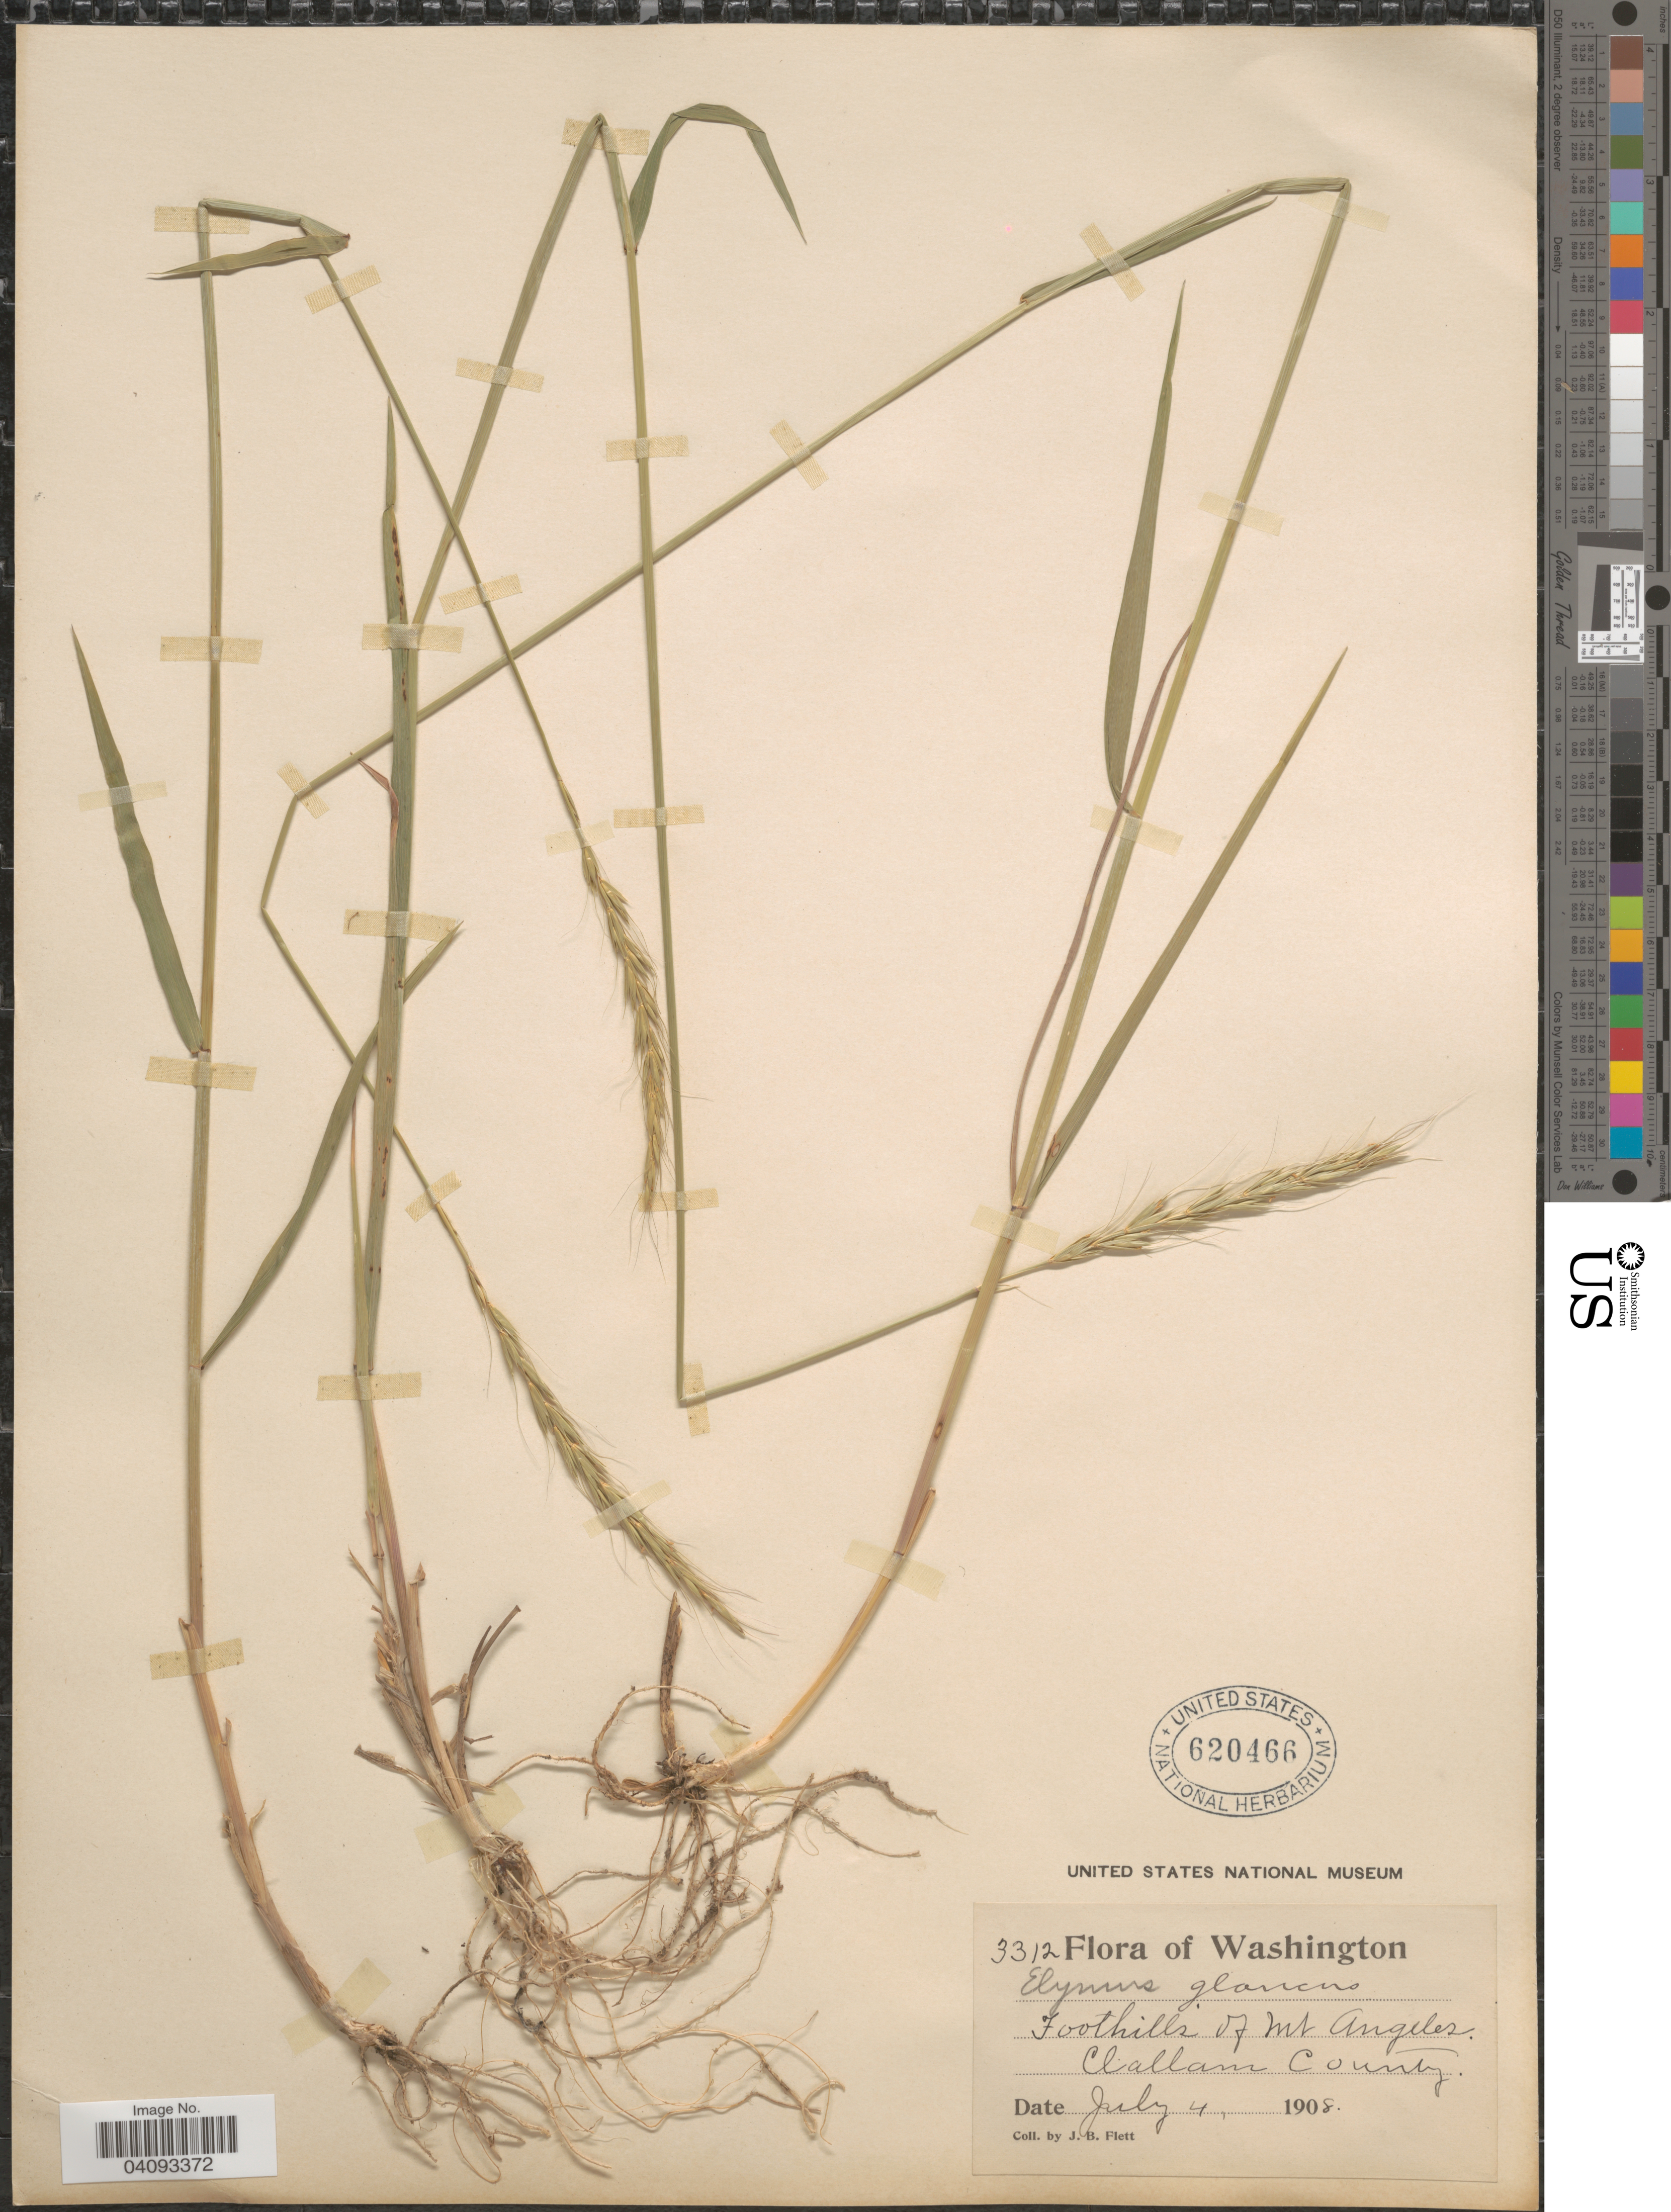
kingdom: Plantae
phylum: Tracheophyta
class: Liliopsida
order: Poales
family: Poaceae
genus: Elymus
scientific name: Elymus glaucus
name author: Buckley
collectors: J. Flett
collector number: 3312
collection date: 1908-07-04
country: United States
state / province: Washington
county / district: Clallam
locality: Foothills of Mt. Angeles. Clallam County.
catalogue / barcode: US 620466